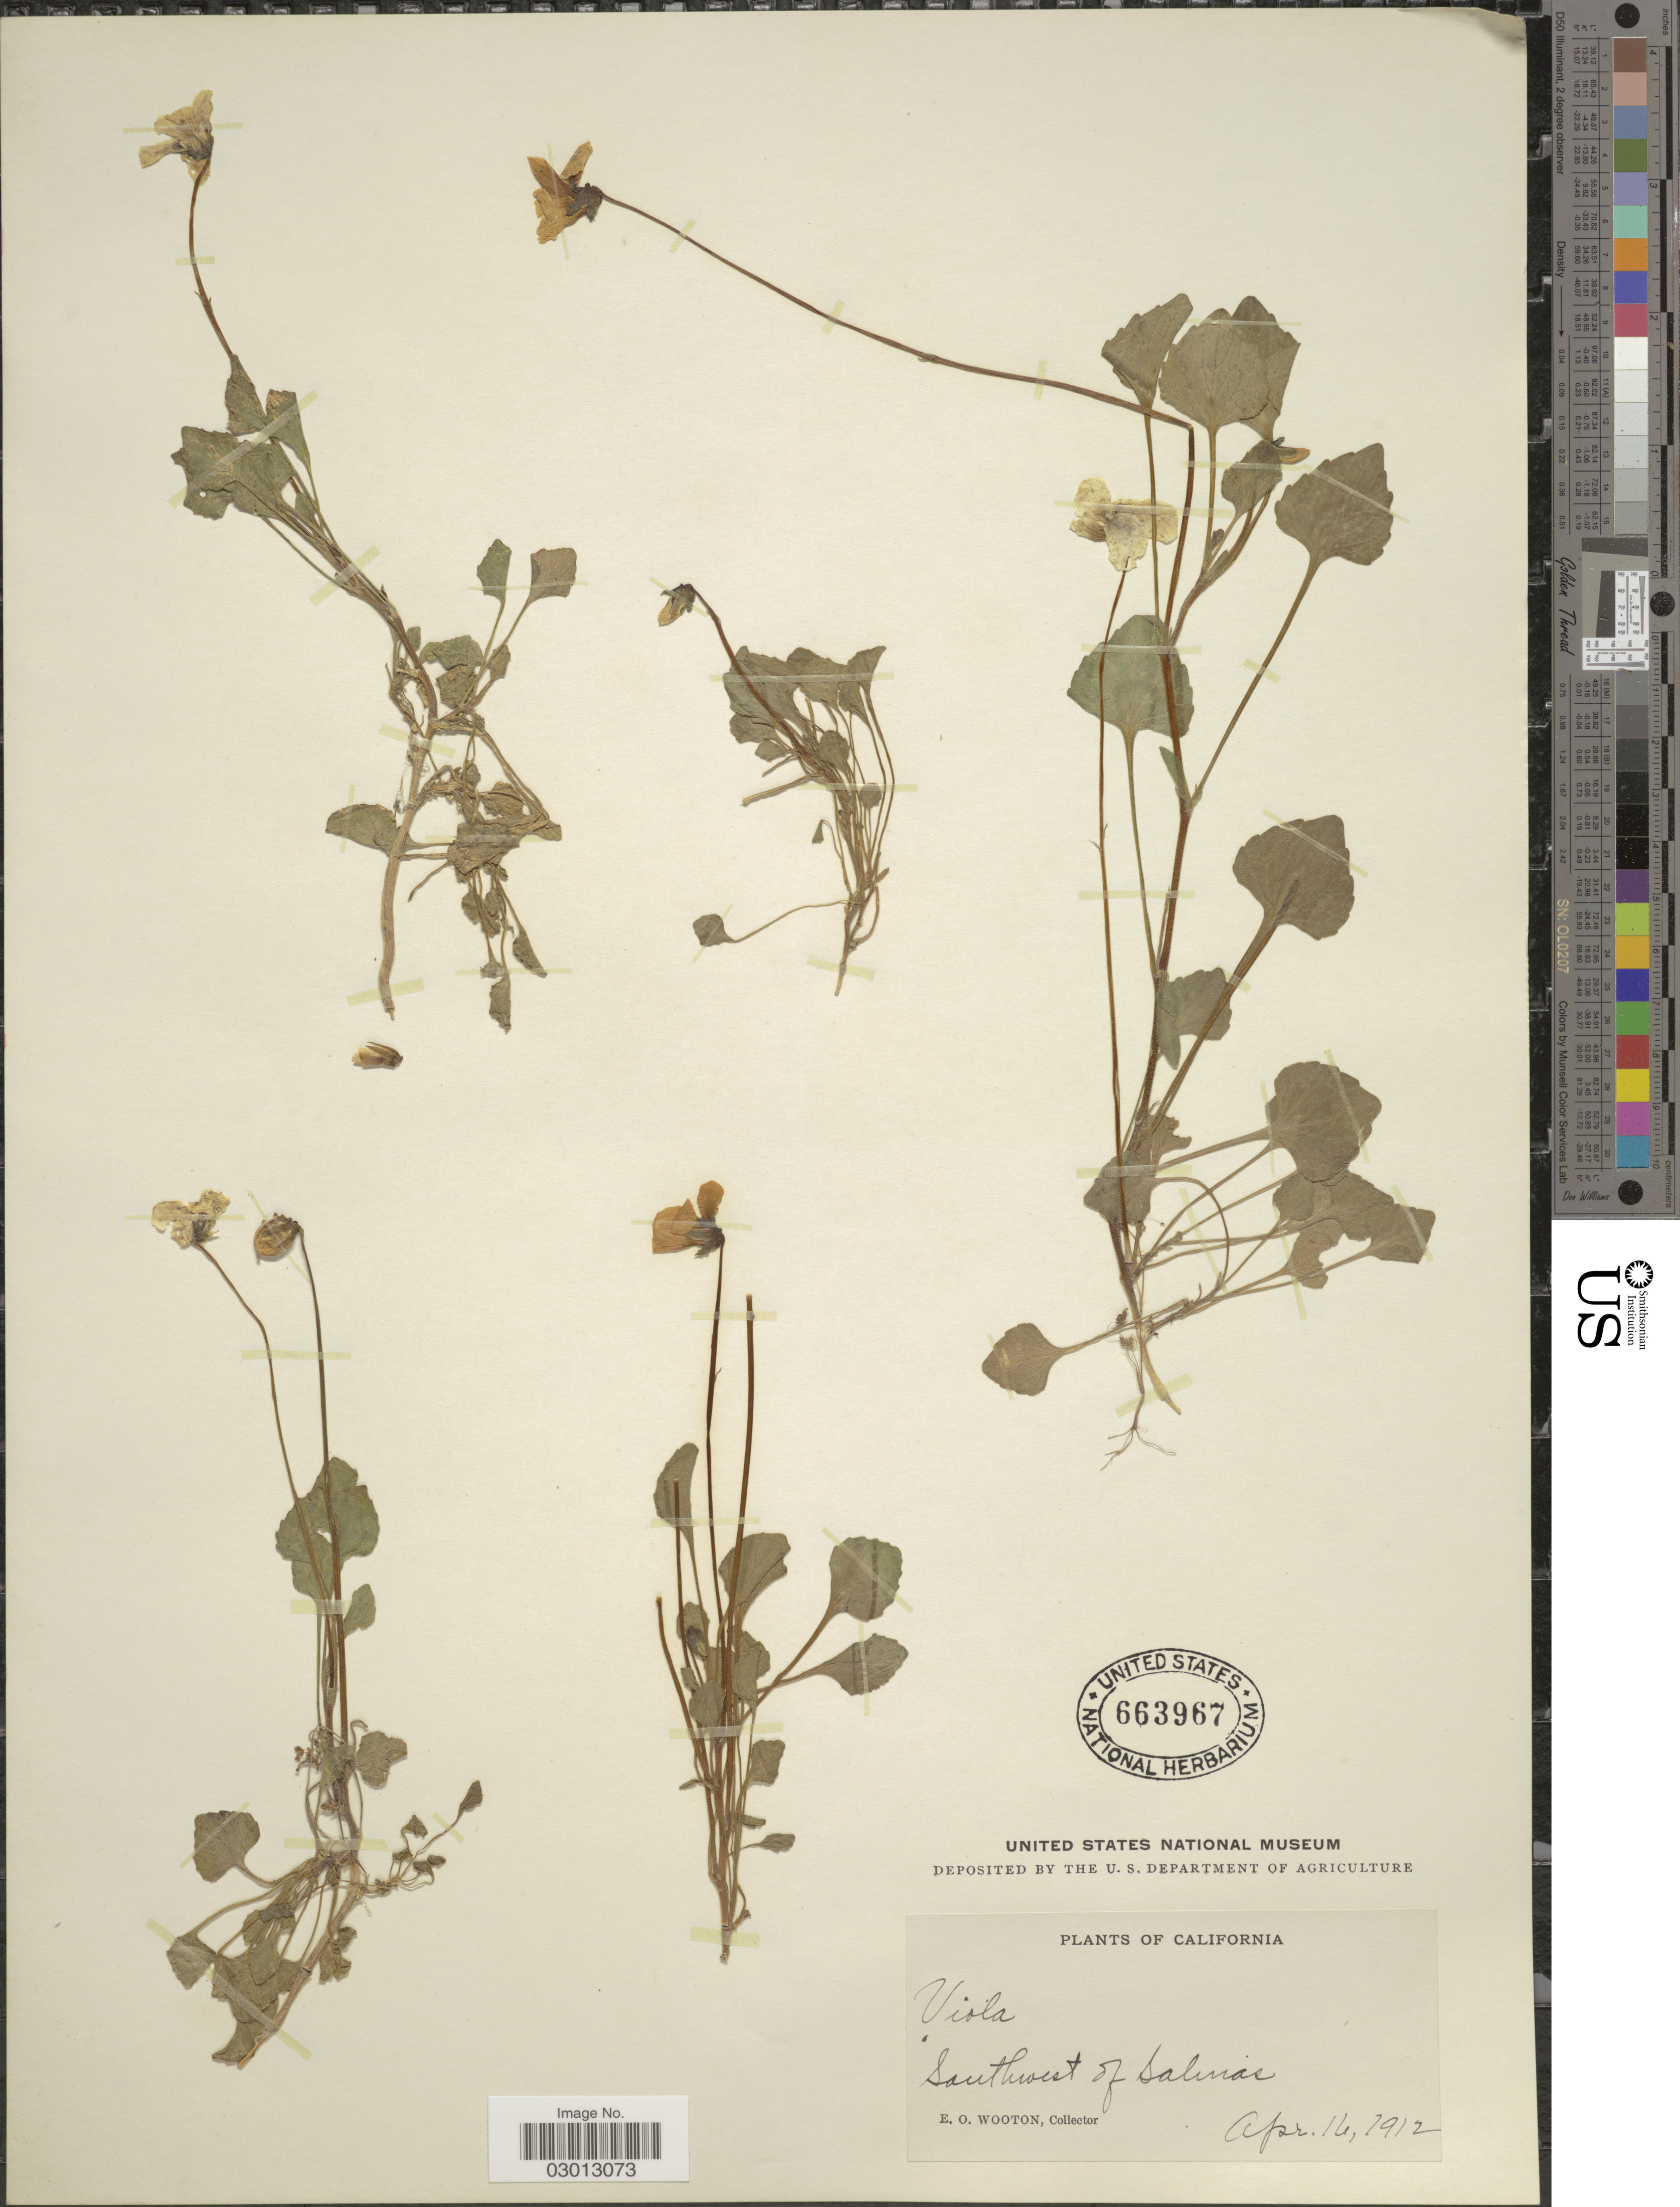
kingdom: Plantae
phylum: Tracheophyta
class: Magnoliopsida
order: Malpighiales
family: Violaceae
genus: Viola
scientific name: Viola pedunculata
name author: Torr. & A. Gray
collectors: E. O. Wooton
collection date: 1912-04-16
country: United States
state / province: California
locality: Southwest of Salinas.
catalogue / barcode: US 663967